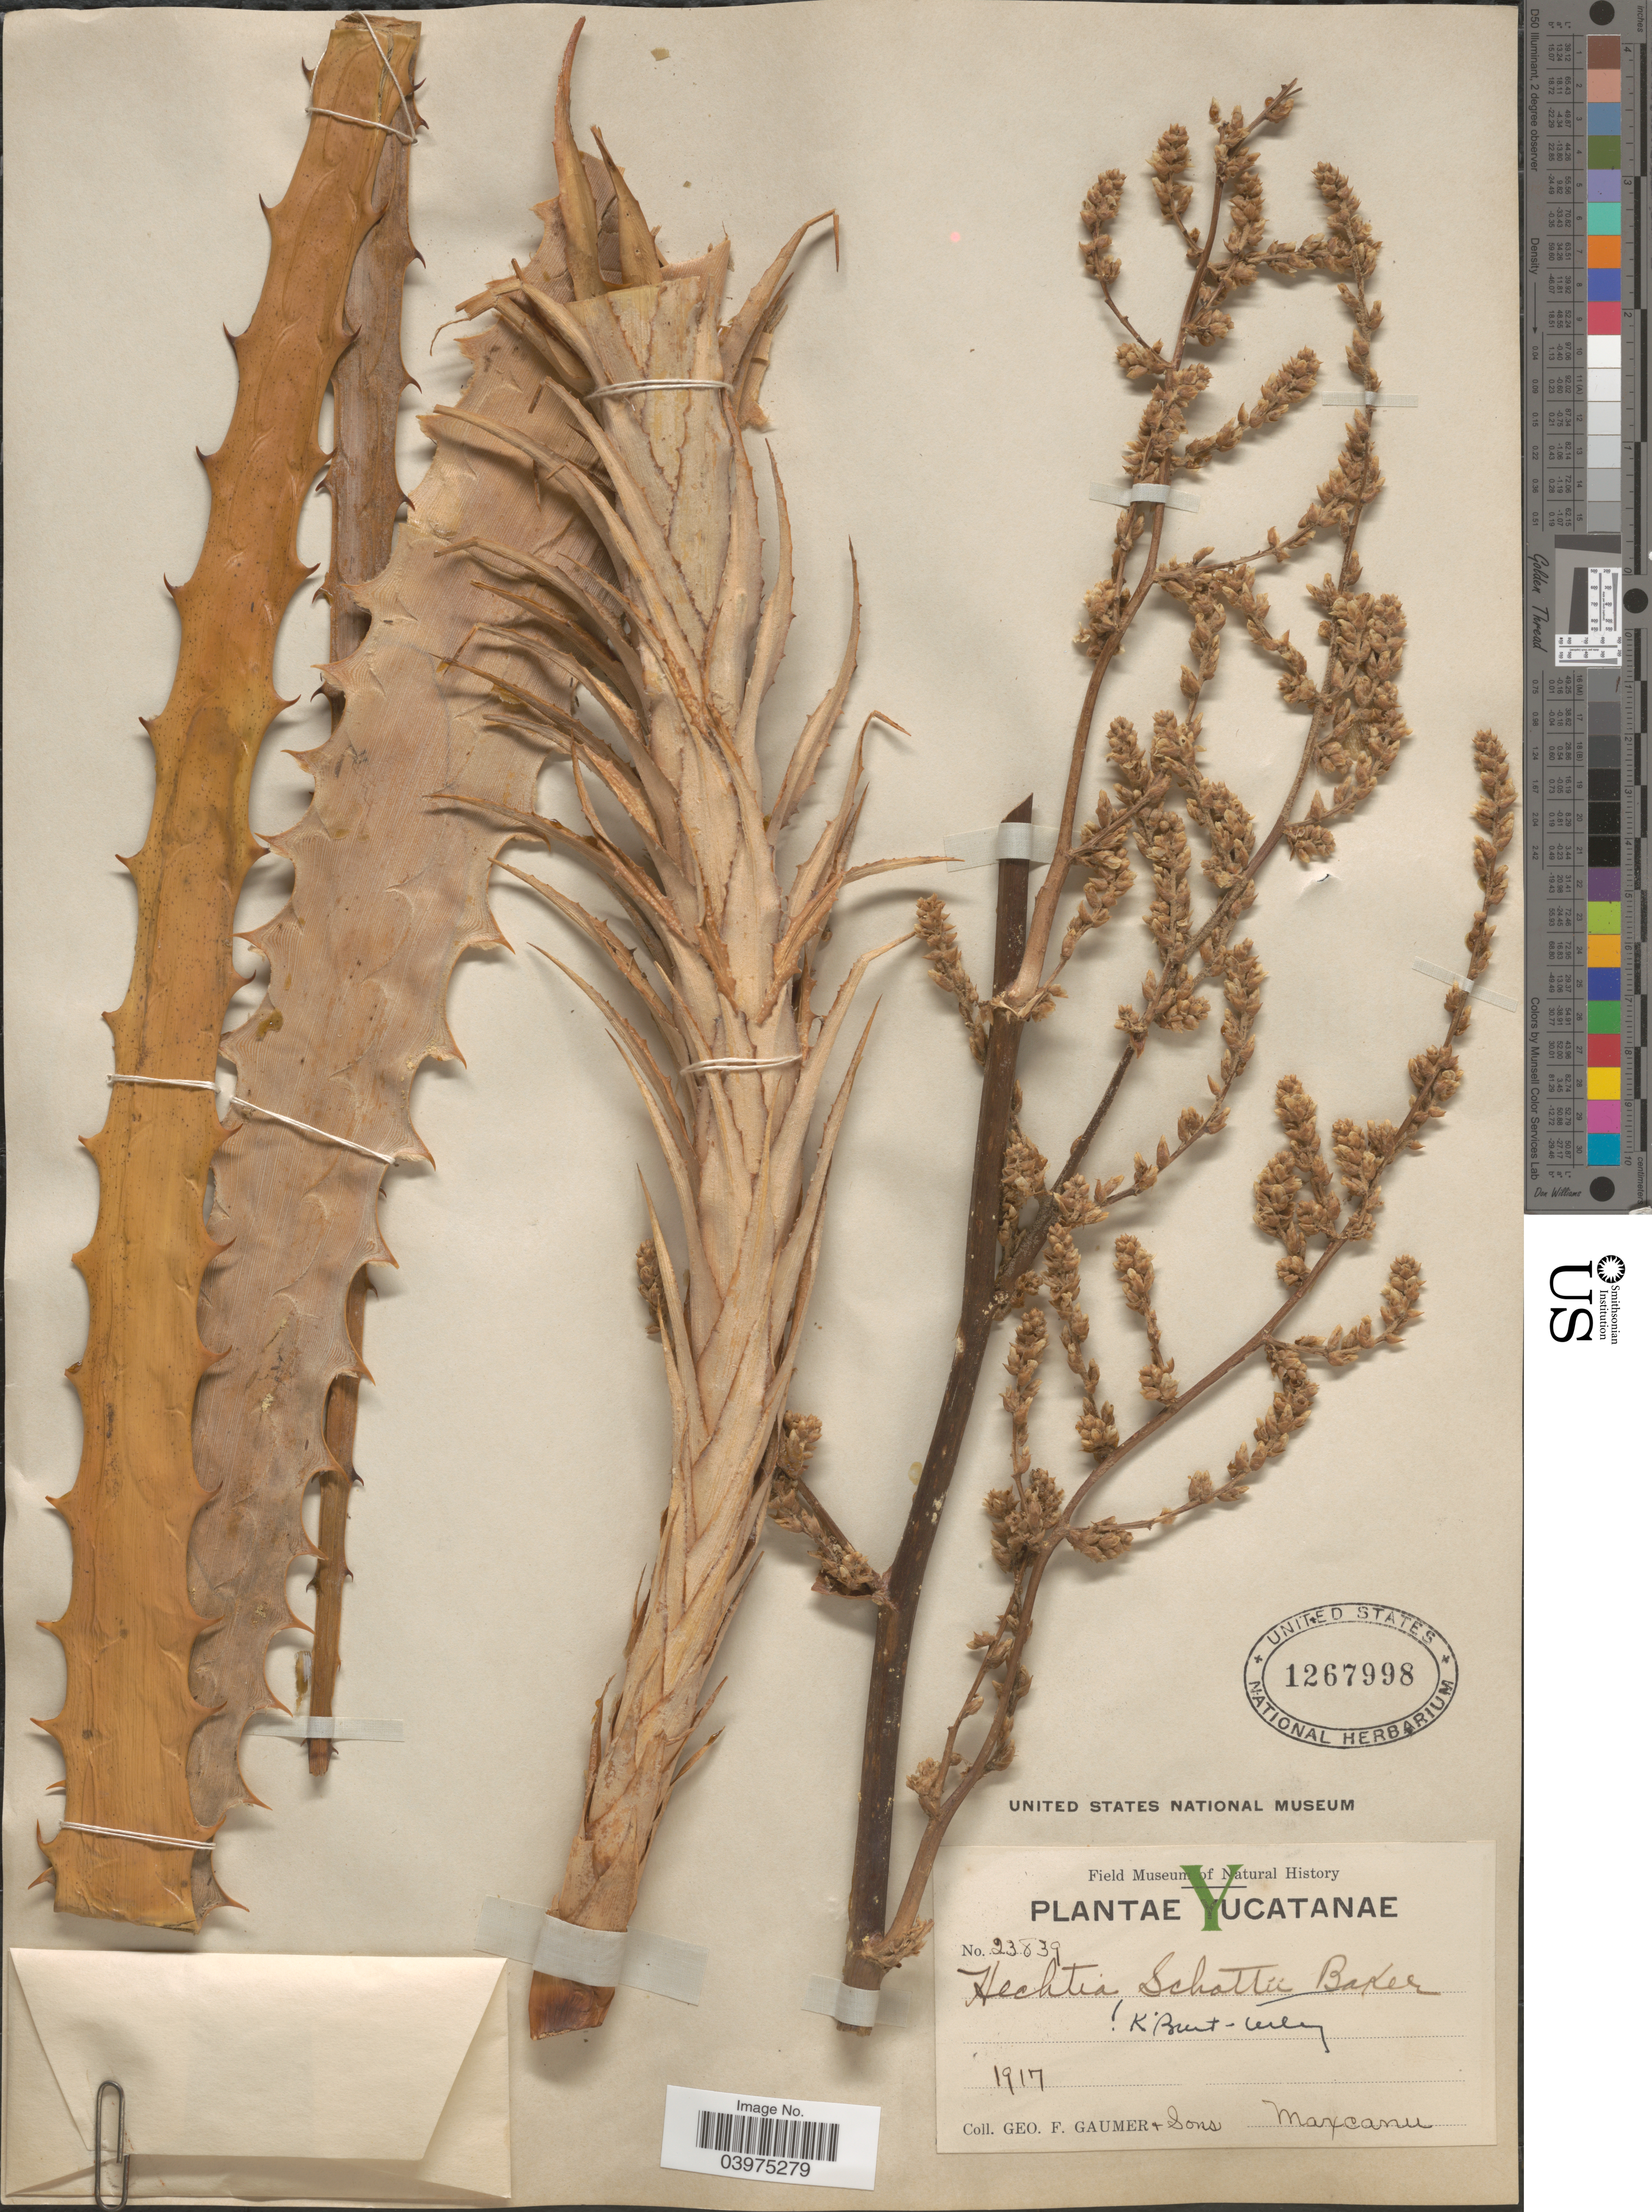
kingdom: Plantae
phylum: Tracheophyta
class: Liliopsida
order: Poales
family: Bromeliaceae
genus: Hechtia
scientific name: Hechtia schottii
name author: Baker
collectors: G. F. Gaumer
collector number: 23839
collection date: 1917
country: Mexico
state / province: Yucatán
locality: Yacatanae. Maxcanu.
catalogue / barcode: US 1267998